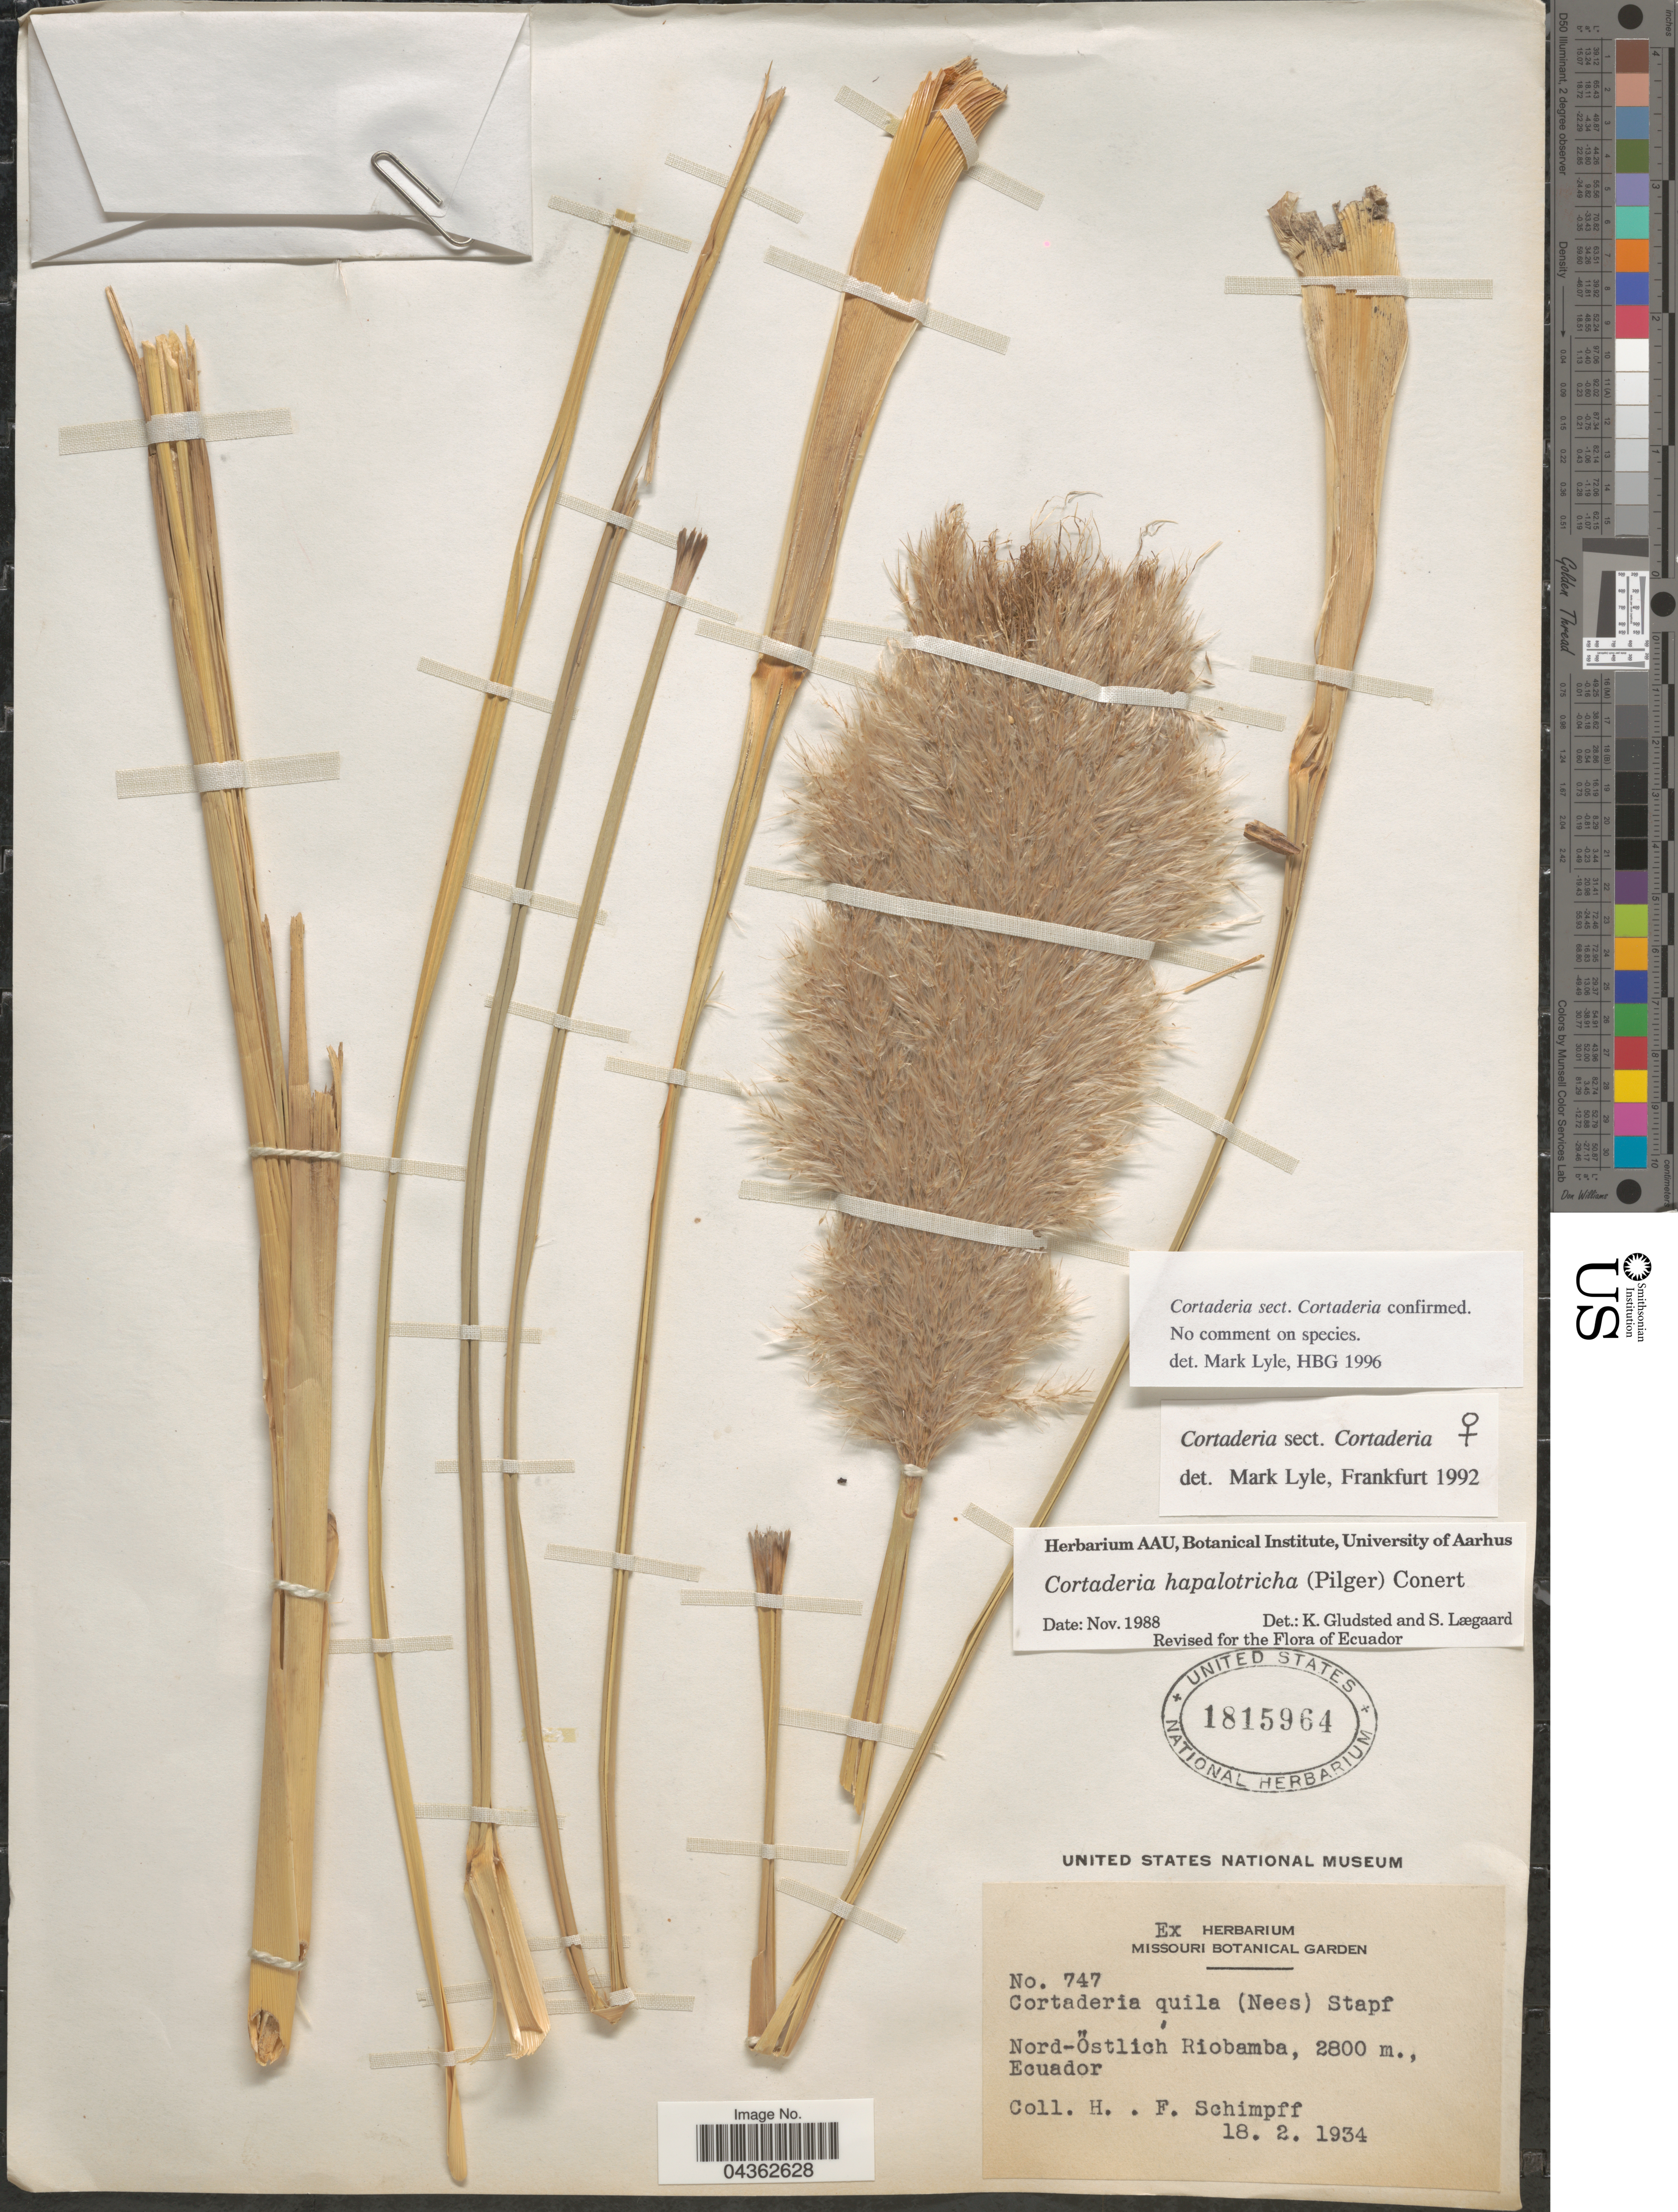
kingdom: Plantae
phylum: Tracheophyta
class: Liliopsida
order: Poales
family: Poaceae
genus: Cortaderia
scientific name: Cortaderia jubata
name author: (Lemoine) Stapf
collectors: H. Schimpff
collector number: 747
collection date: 1934-02-18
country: Ecuador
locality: Nord-Östlich Riobamba.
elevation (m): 2800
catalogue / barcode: US 1815964